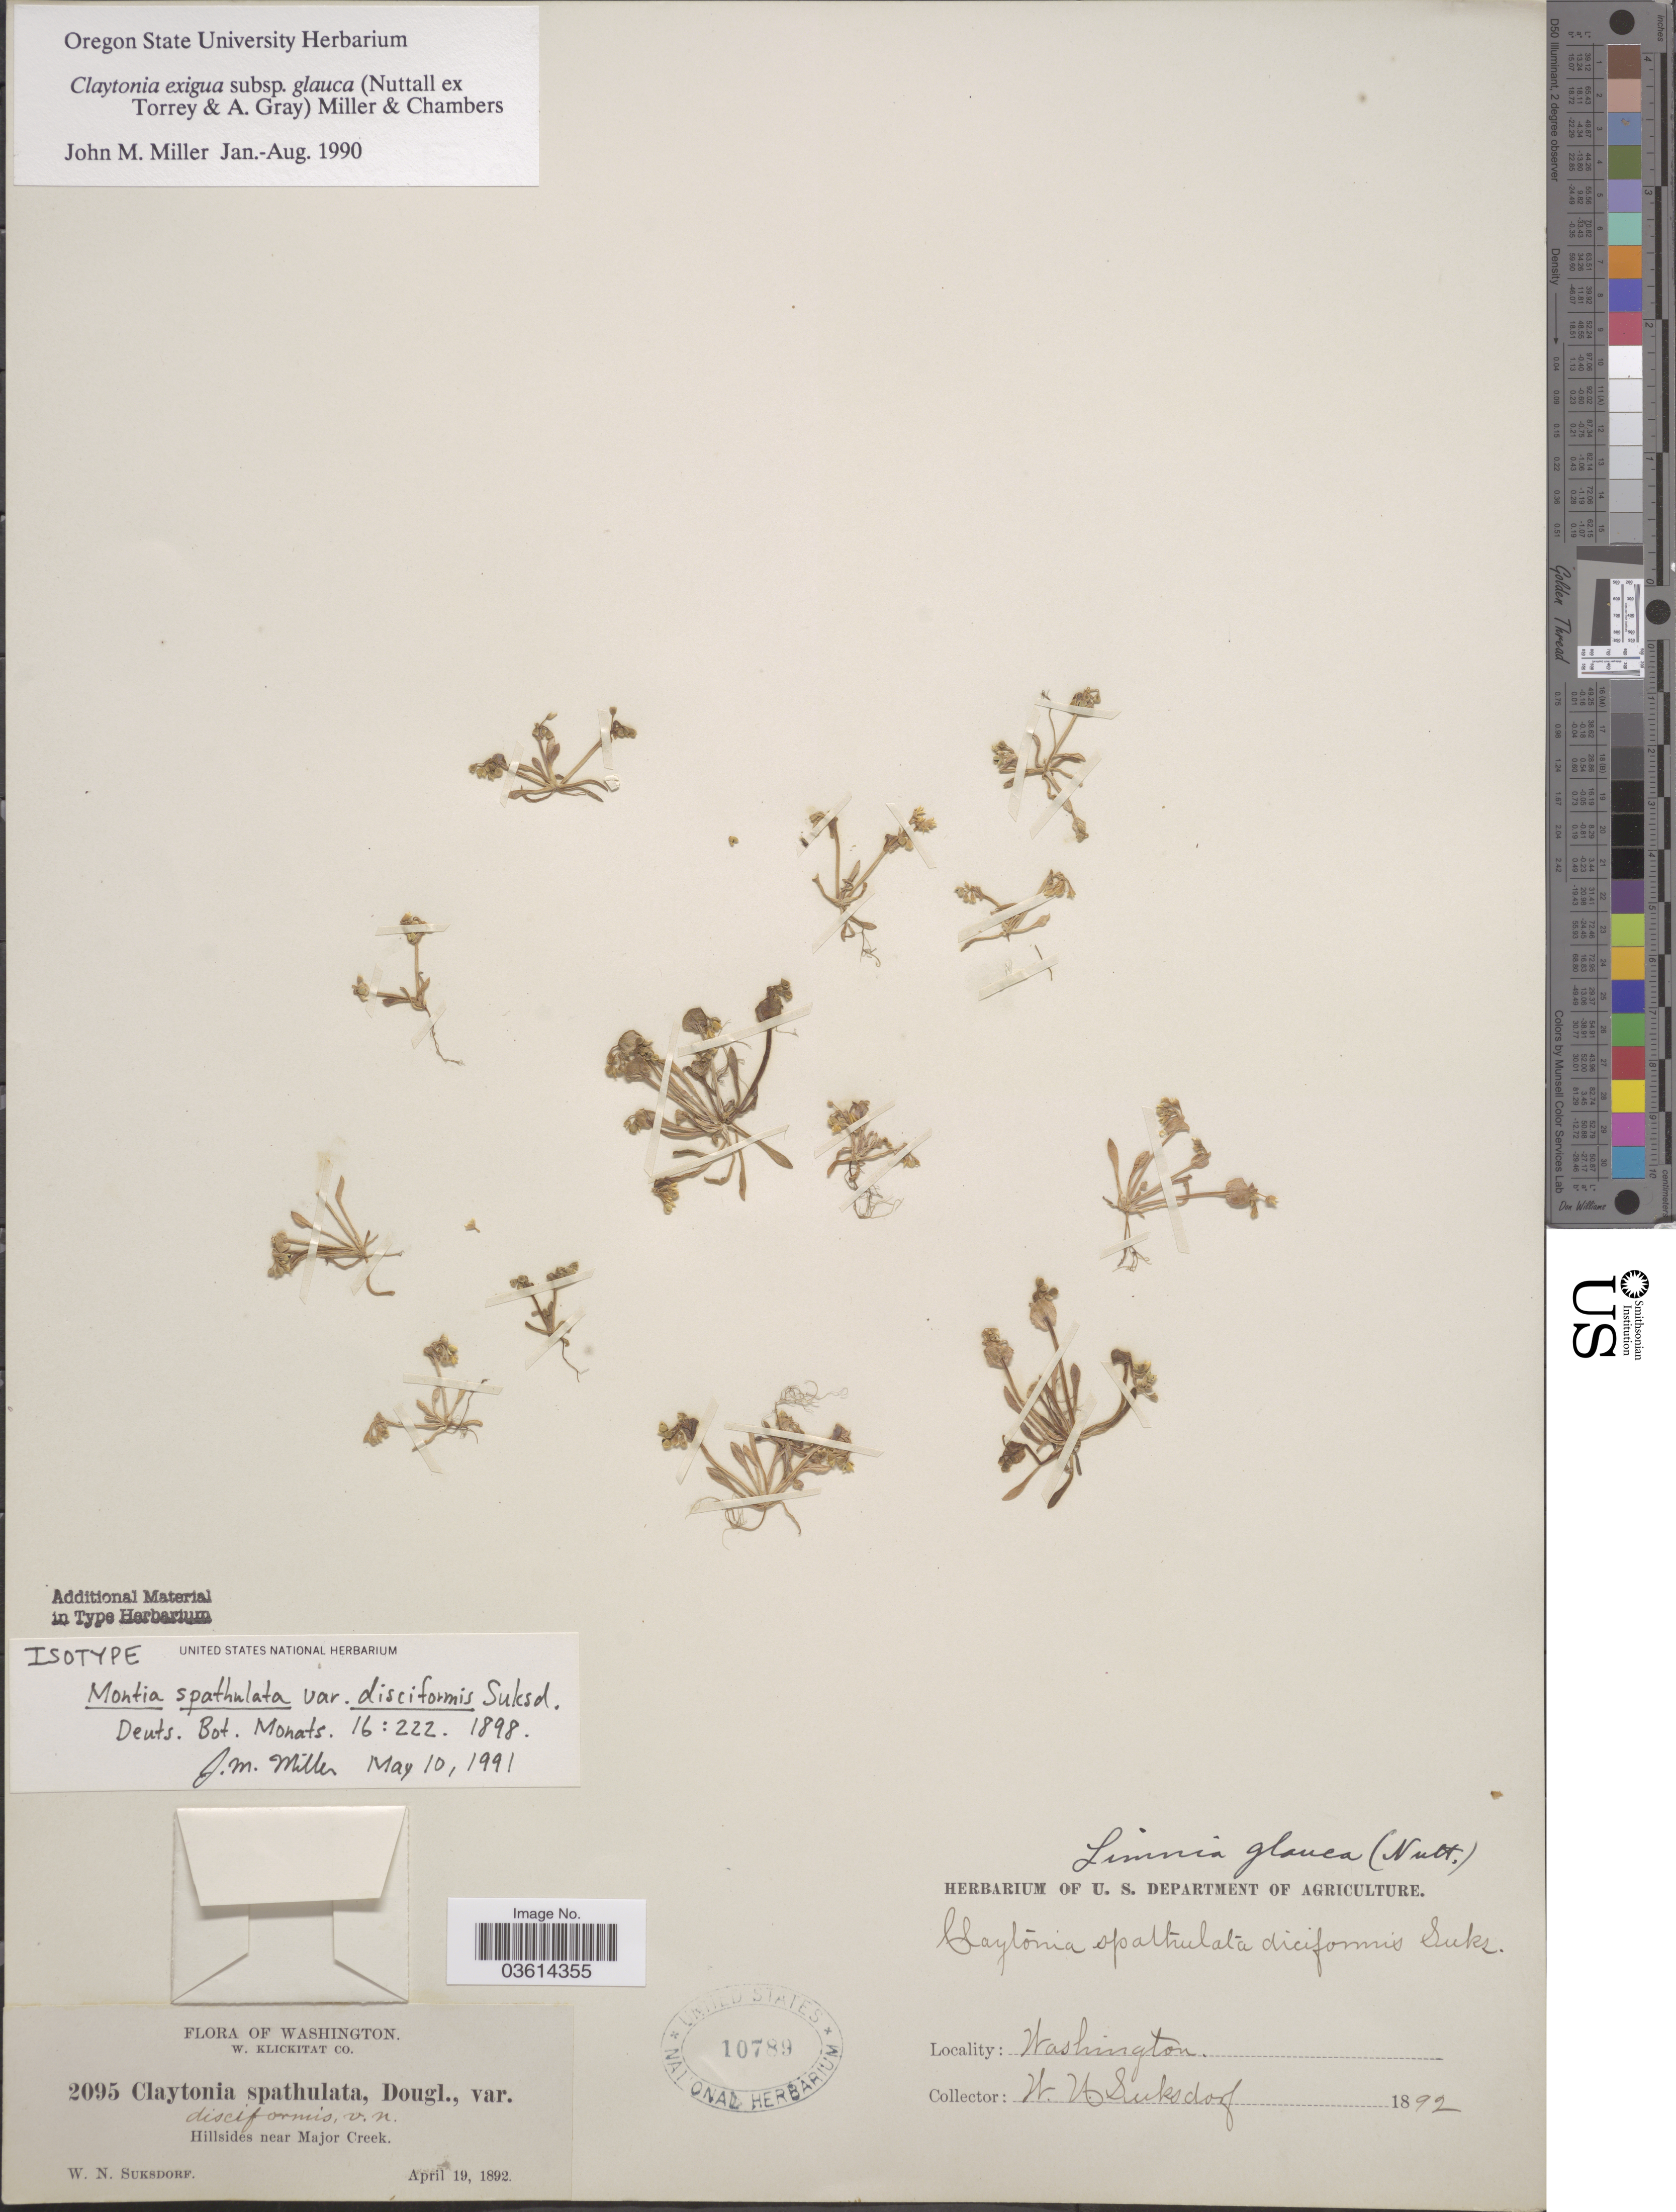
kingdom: Plantae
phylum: Tracheophyta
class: Magnoliopsida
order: Caryophyllales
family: Montiaceae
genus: Claytonia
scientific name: Claytonia exigua subsp. glauca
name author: (Nutt. ex Torr. & A. Gray) Mill. & Ch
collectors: W. N. Suksdorf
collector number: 2095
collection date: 1892-04-19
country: United States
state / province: Washington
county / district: Klickitat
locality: W. Klickitat Co. Hillsides near Major Creek.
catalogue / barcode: US 10789